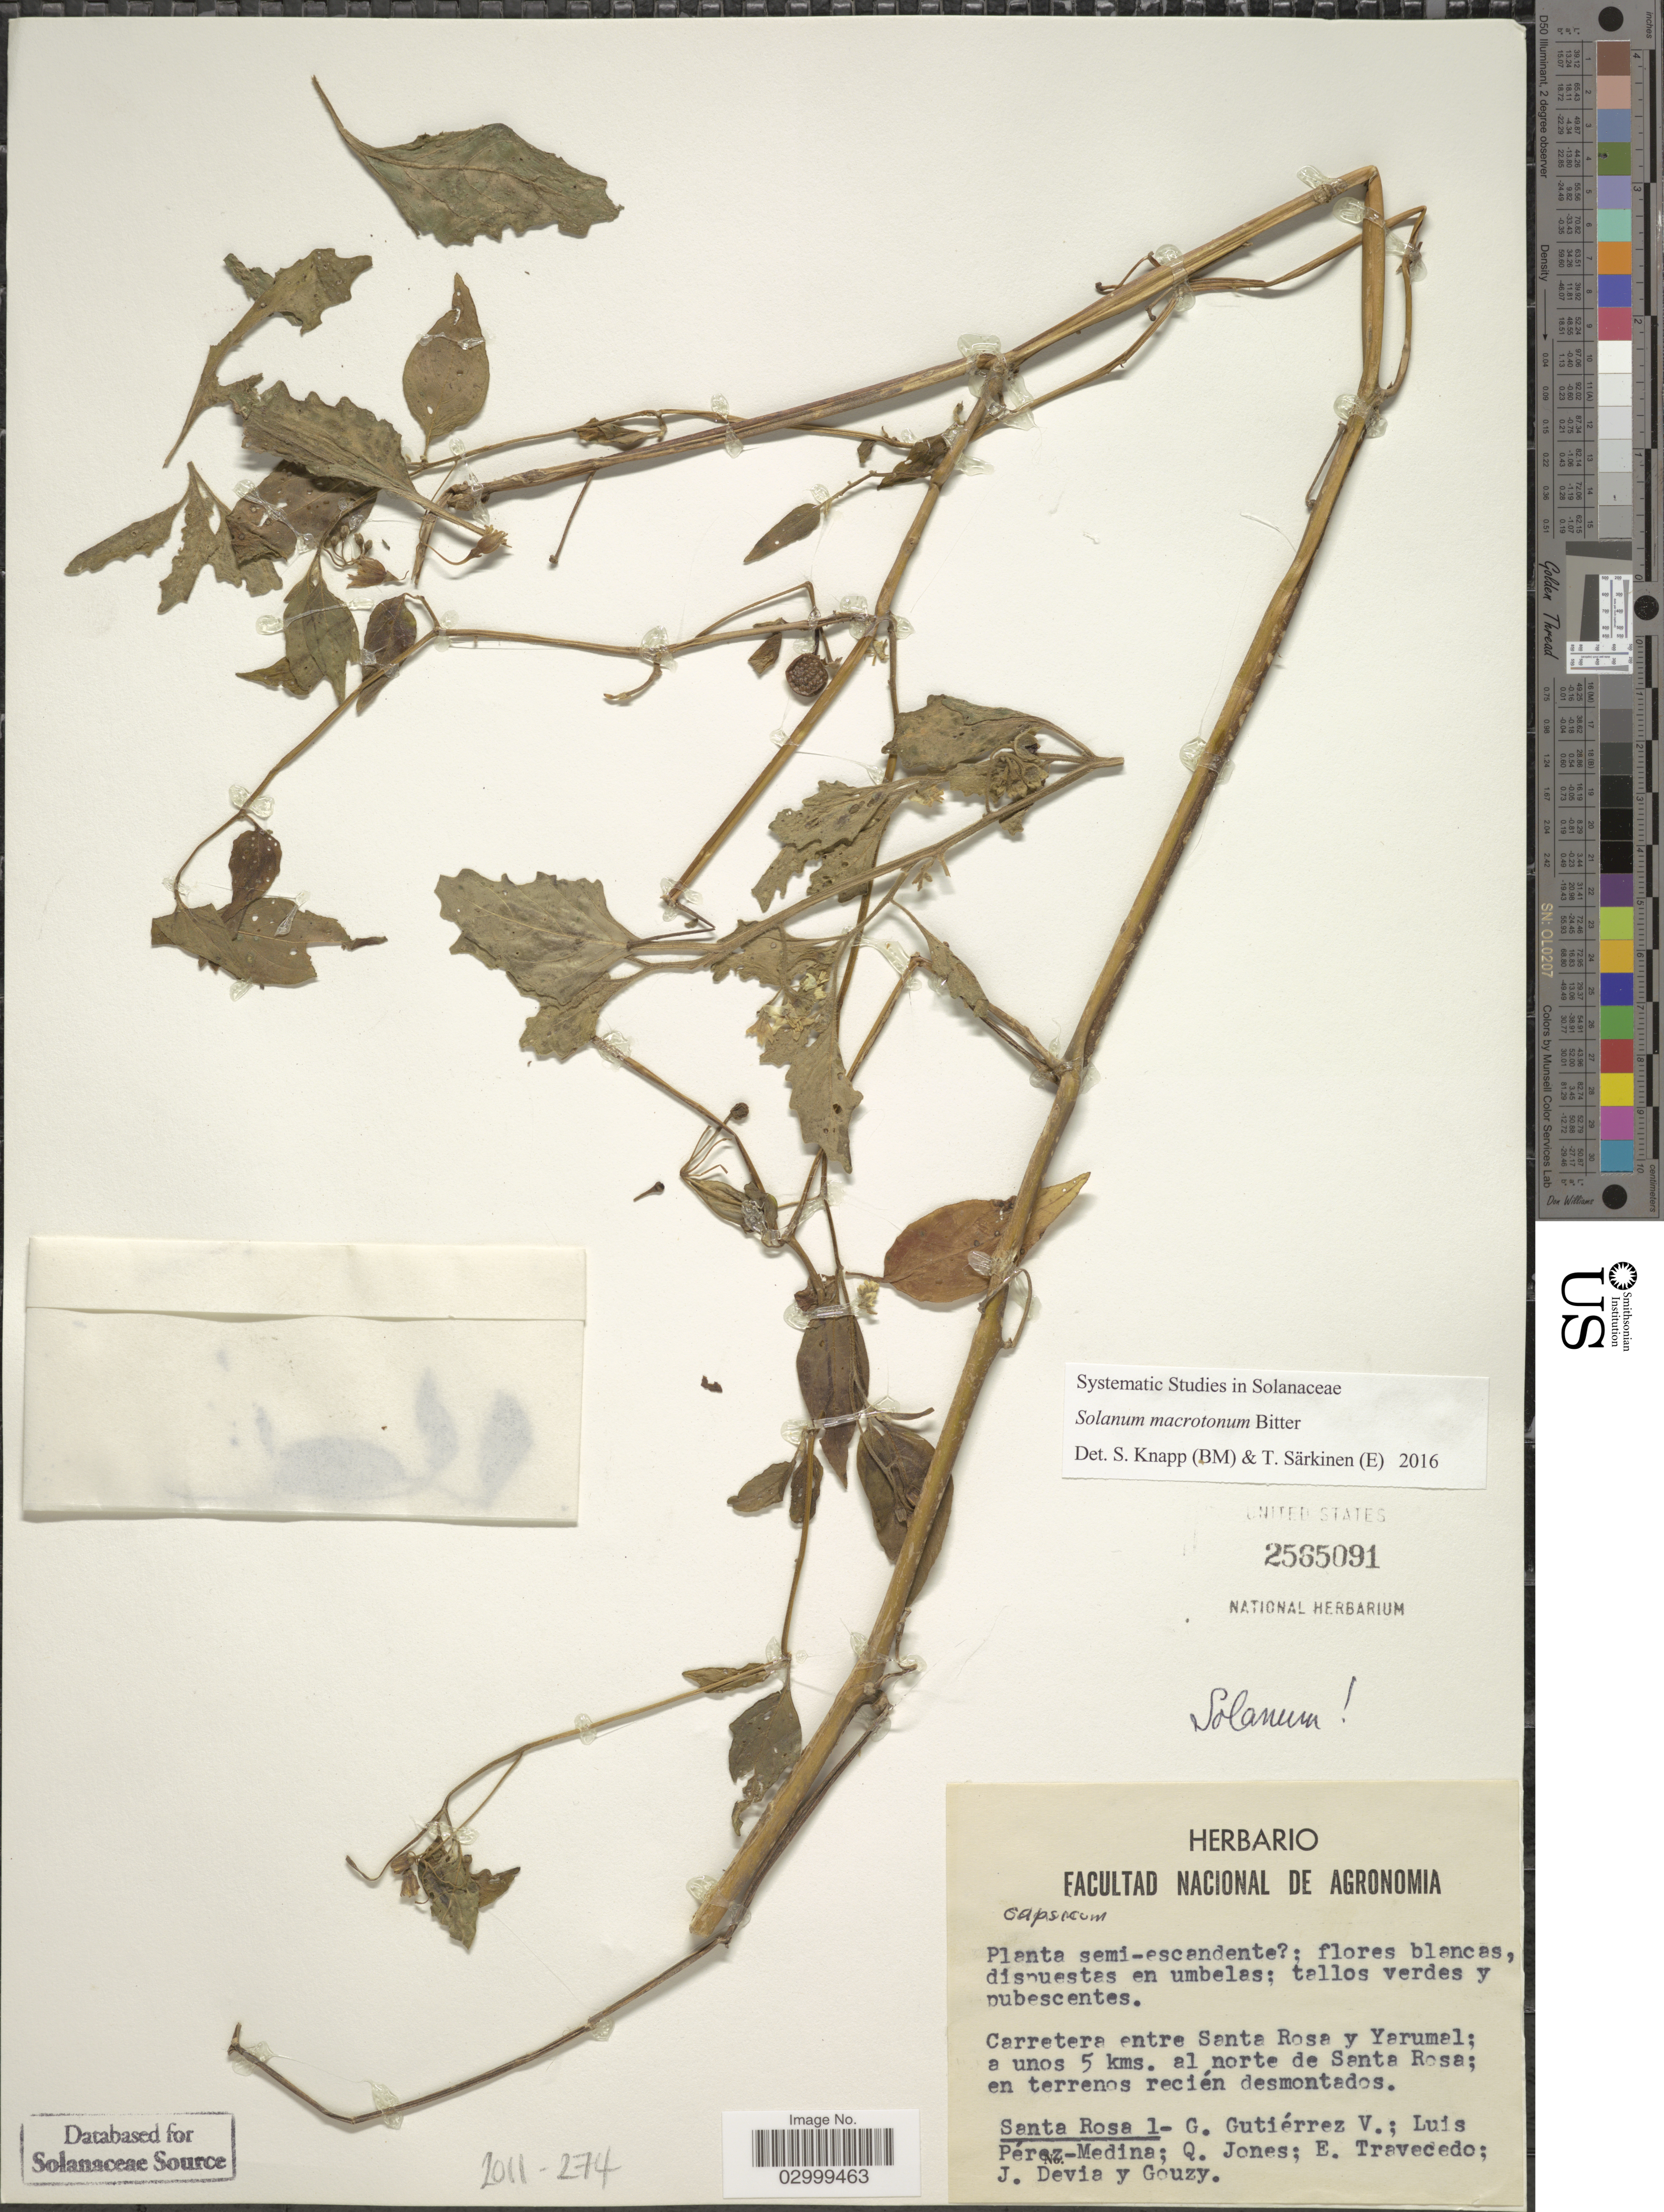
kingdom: Plantae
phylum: Tracheophyta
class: Magnoliopsida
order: Solanales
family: Solanaceae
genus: Solanum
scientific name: Solanum macrotonum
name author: Bitter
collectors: G. Gutiérrez V., L. Perez-Medina, Q. Jones, E. Travecedo & et al.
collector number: Santa Rosa 1?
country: Guatemala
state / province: Santa Rosa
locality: Carretera entre Santa Rosa y Yarumal; a unos 5 kms. al norte de Santa Rosa.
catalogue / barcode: US 2565091